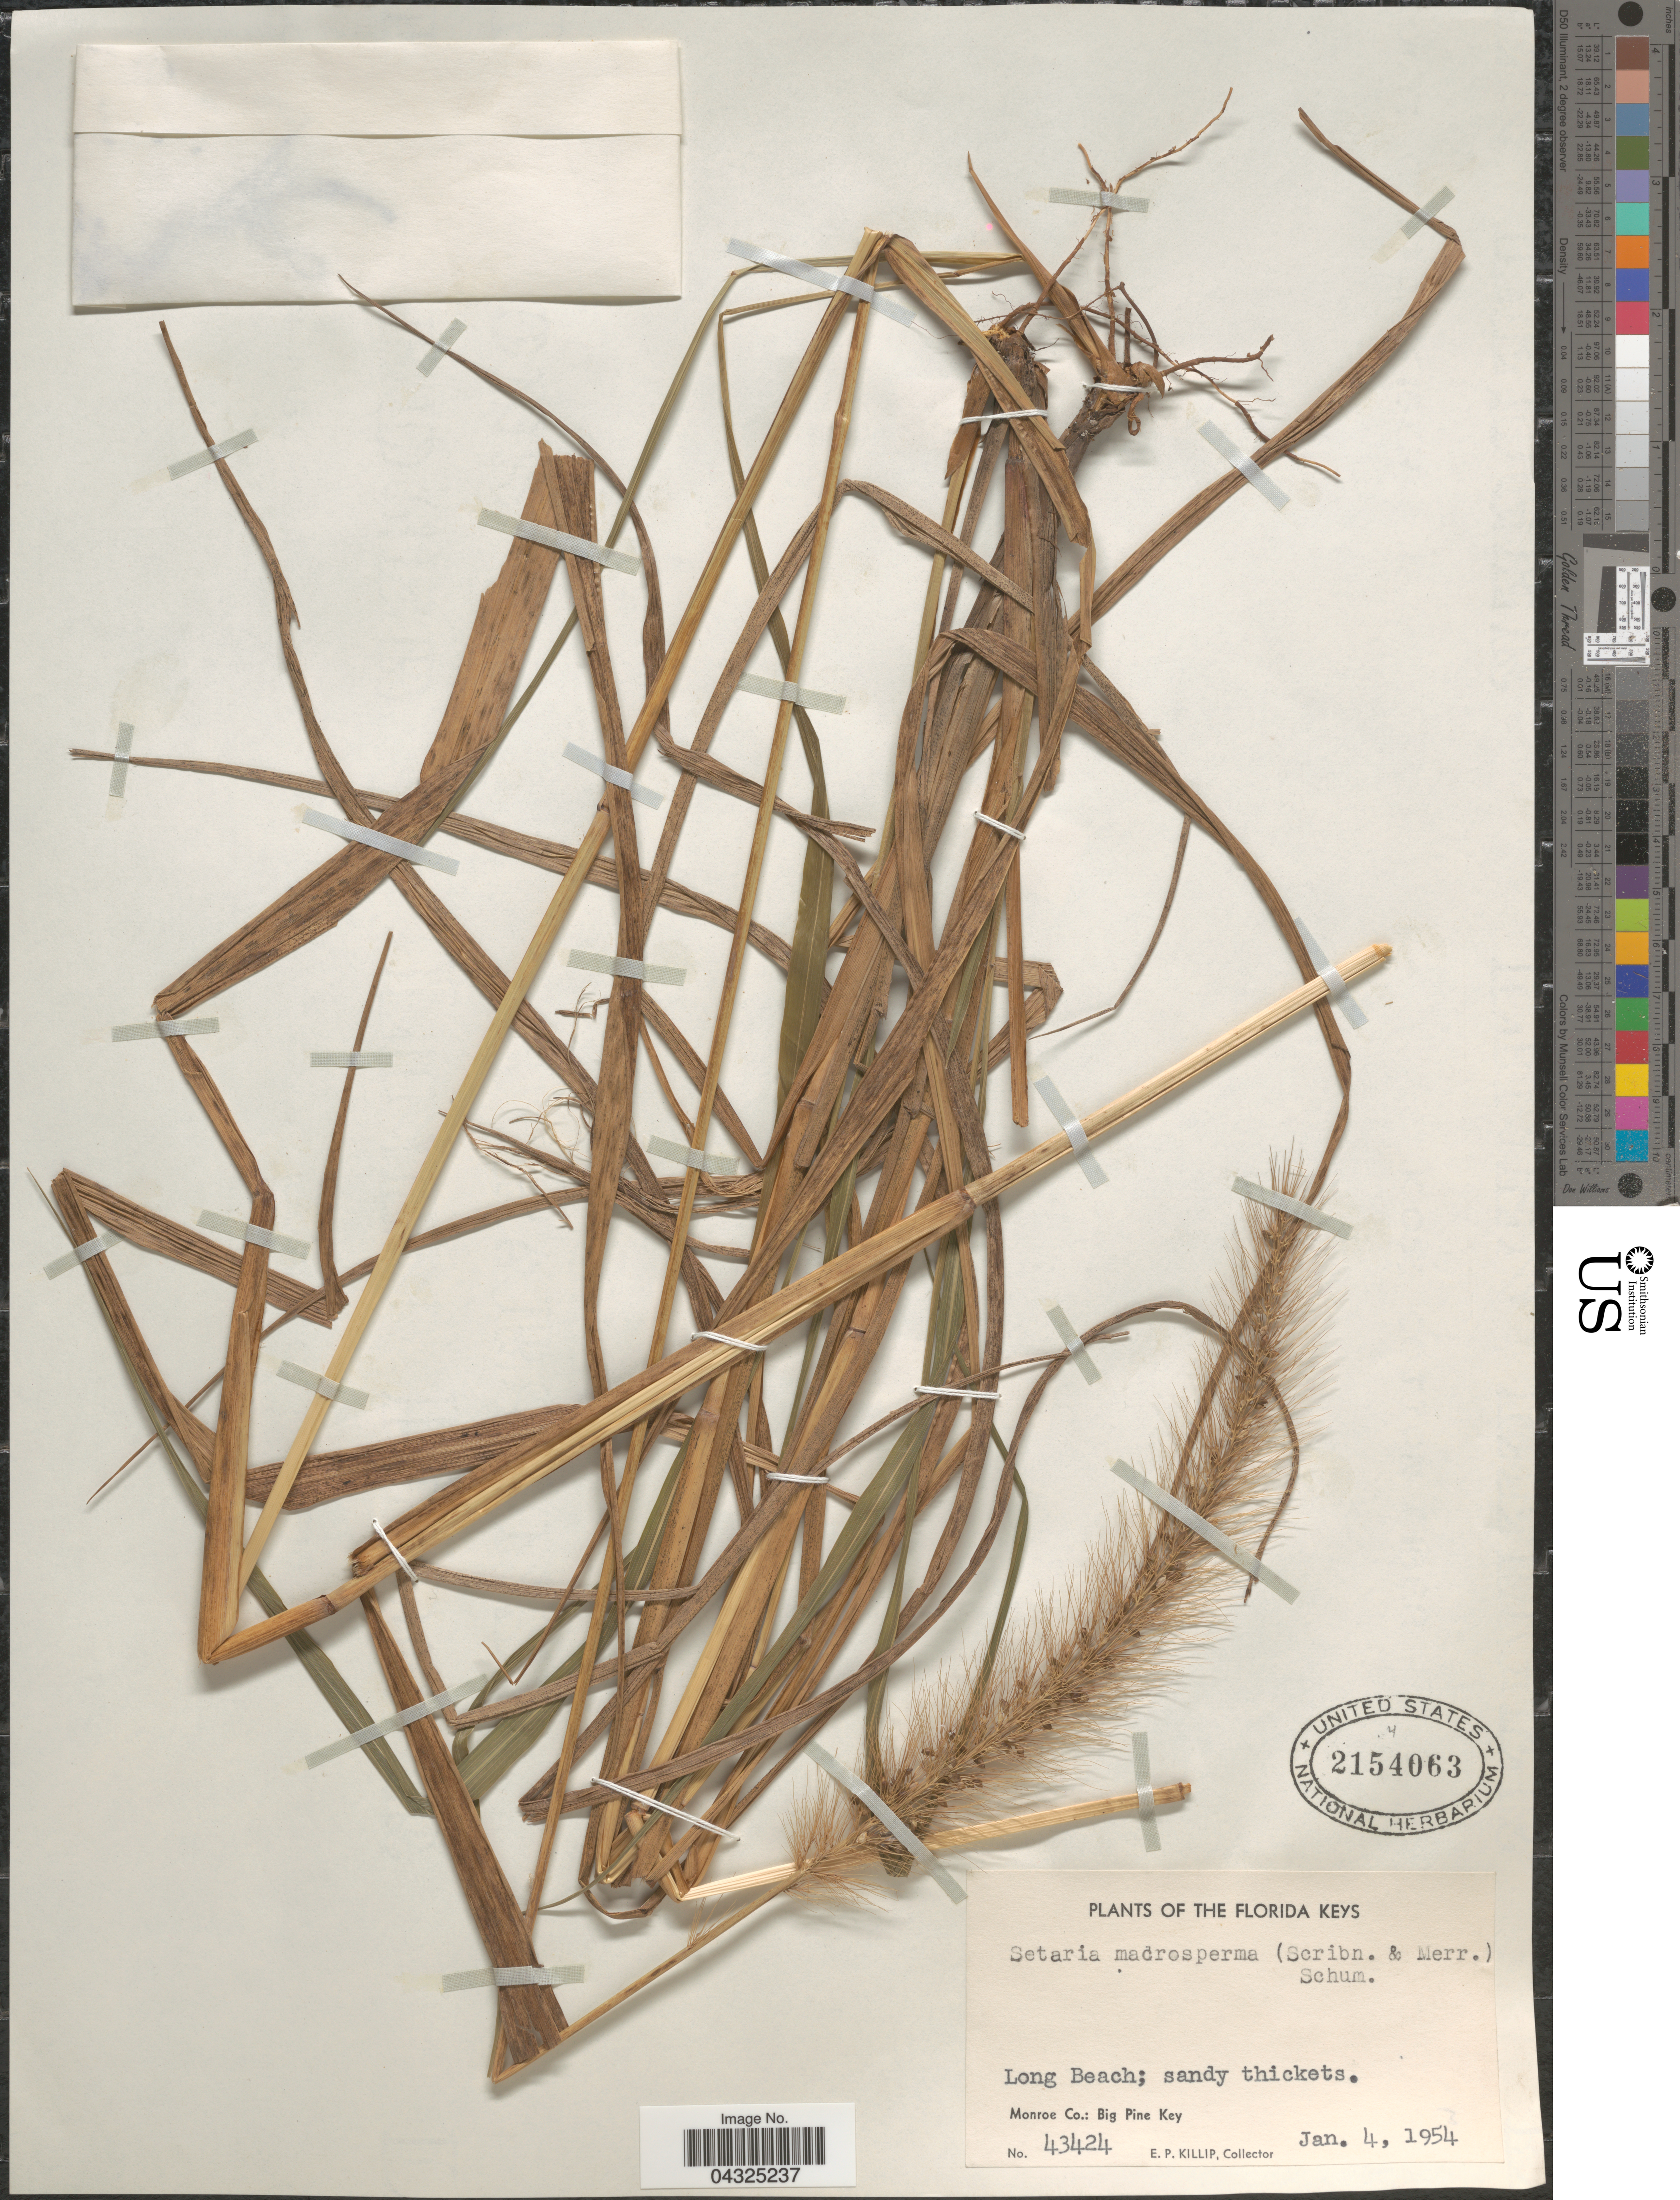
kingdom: Plantae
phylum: Tracheophyta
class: Liliopsida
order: Poales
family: Poaceae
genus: Setaria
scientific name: Setaria macrosperma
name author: (Scribn. & Merr.) K. Schum.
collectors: E. P. Killip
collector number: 43424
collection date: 1954-01-04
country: United States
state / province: Florida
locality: Florida Keys. Long Beach; sandy thickets. Monroe Co.: Big Pine Key.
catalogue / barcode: US 2154063